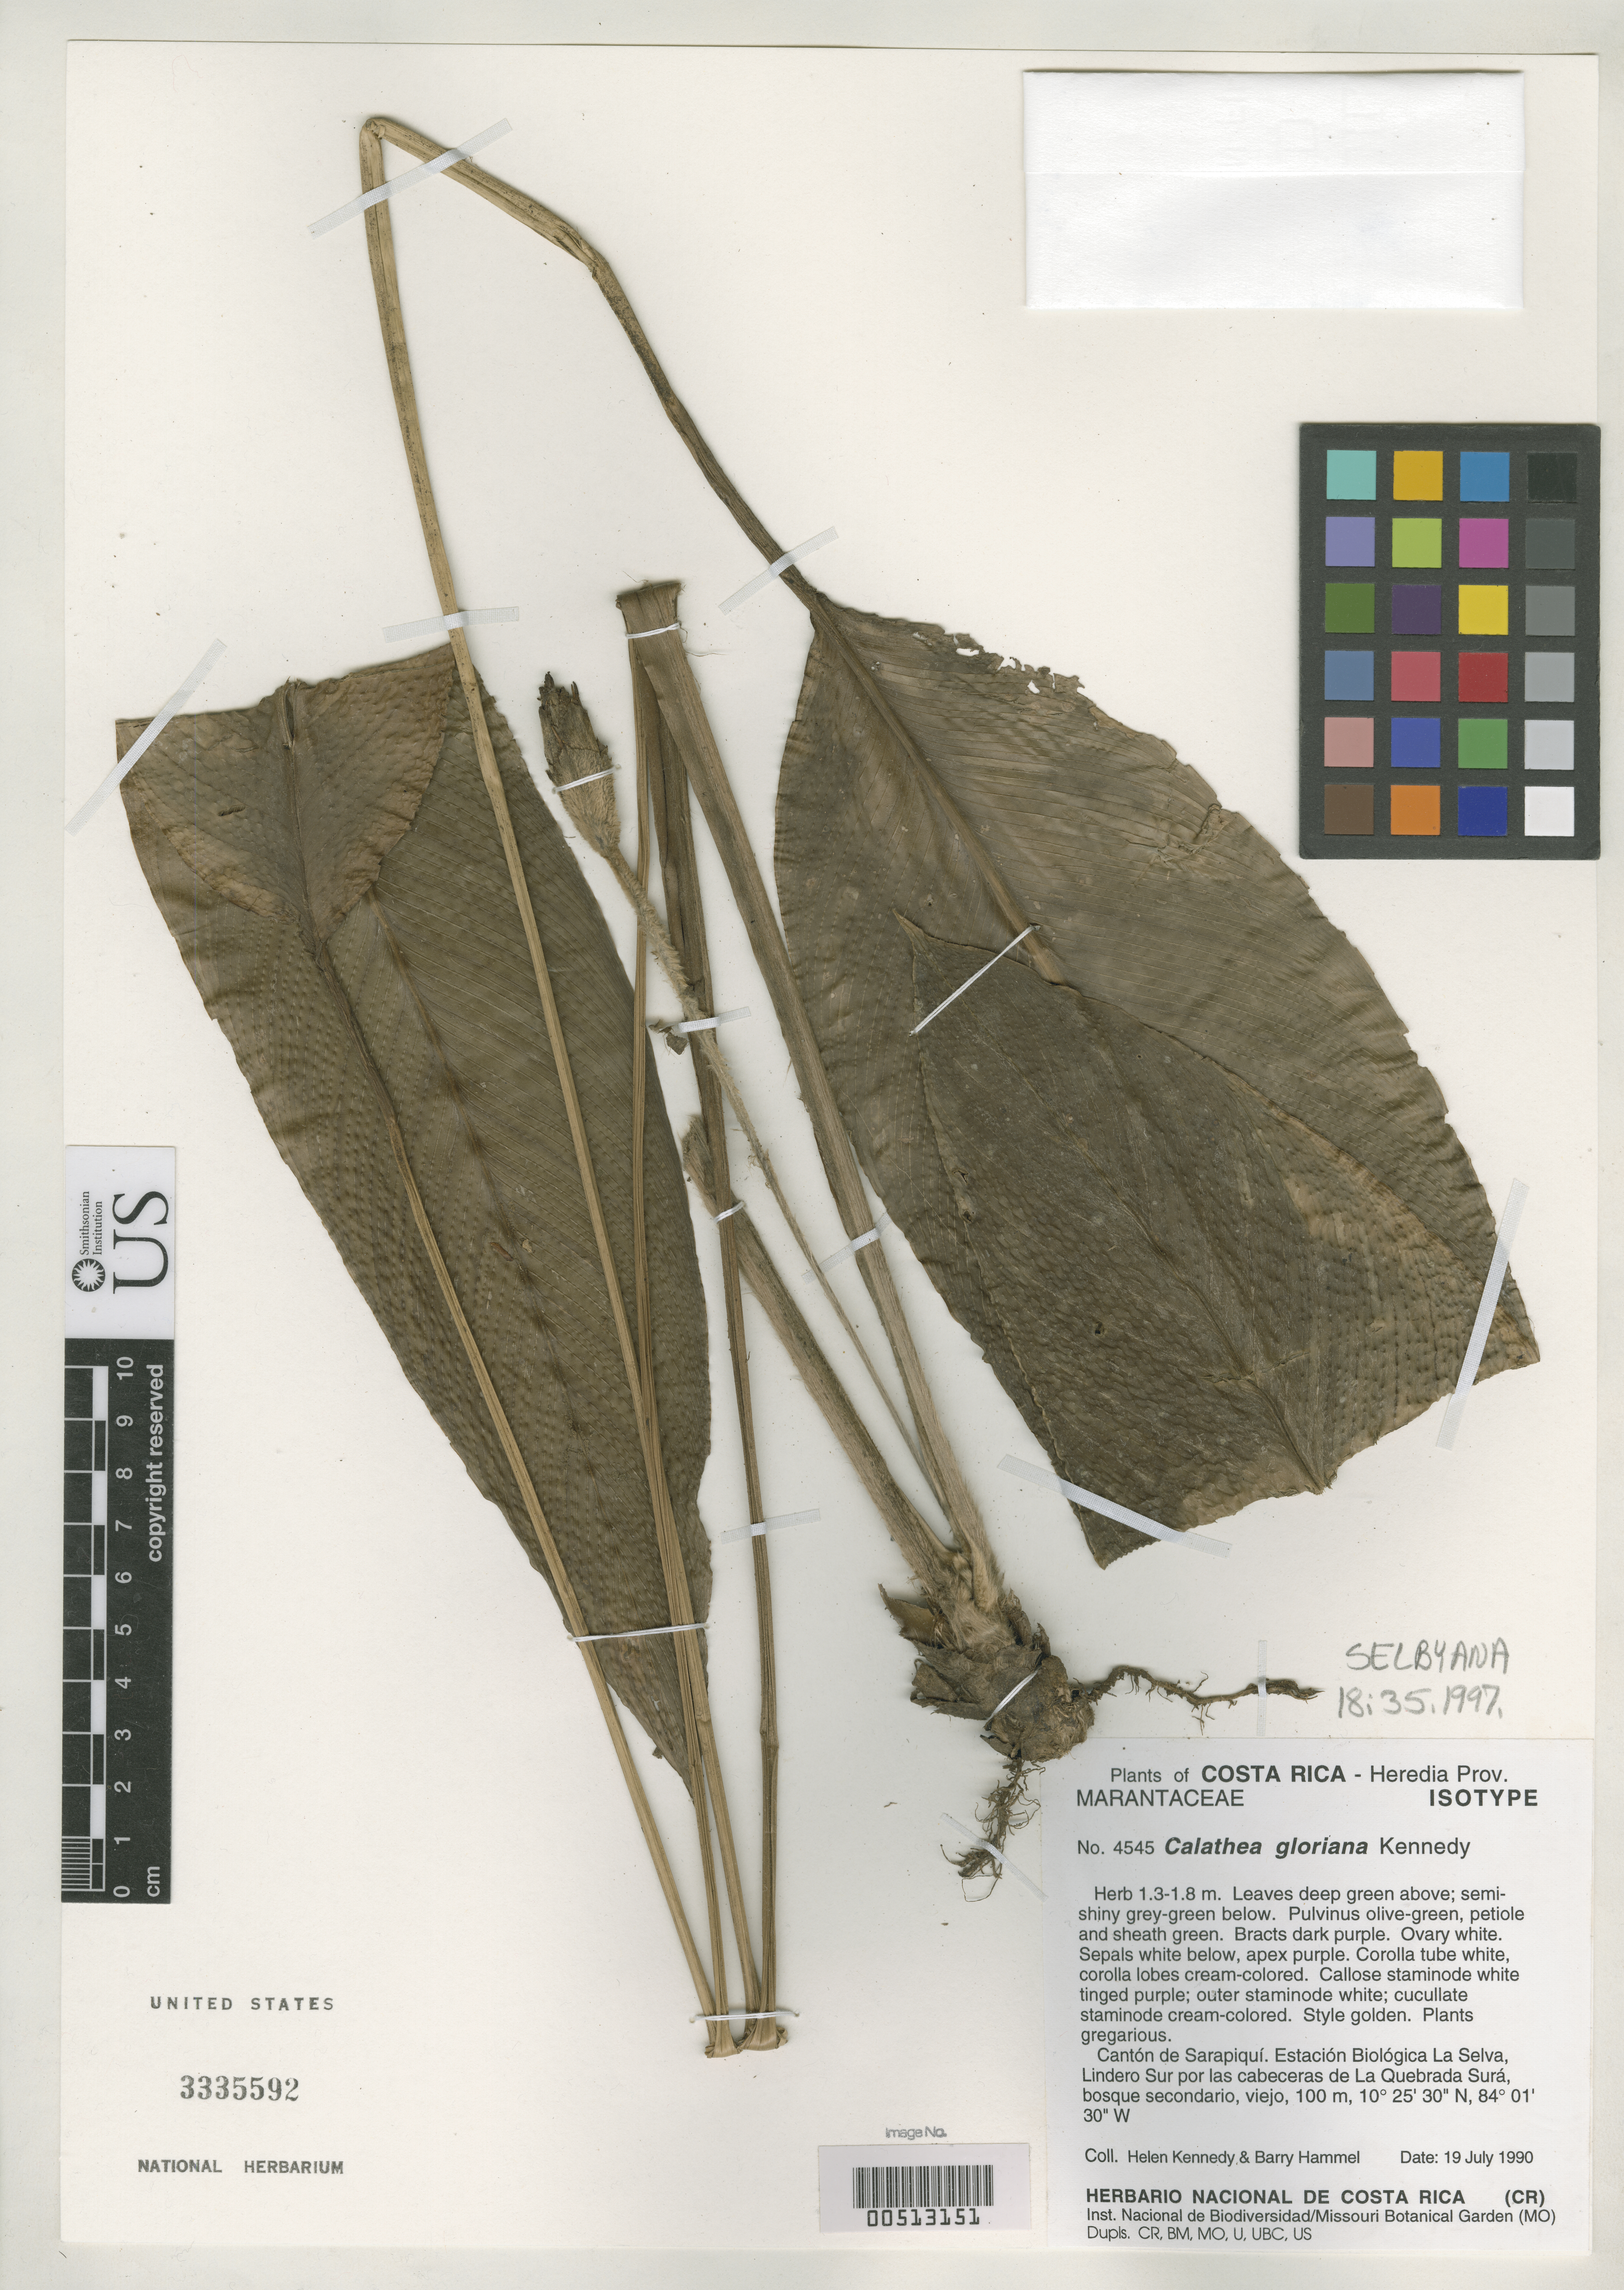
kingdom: Plantae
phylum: Tracheophyta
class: Liliopsida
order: Zingiberales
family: Marantaceae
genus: Calathea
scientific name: Calathea gloriana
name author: H. Kenn.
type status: Isotype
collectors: H. Kennedy & B. Hammel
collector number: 4545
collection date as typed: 19 Jul 1990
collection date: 1990-07-19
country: Costa Rica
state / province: Heredia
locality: Canton de Sarapiqui, Estacion Biologia la Selva, Lindero sur por las cabeceras de la Quebrada Sura.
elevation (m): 100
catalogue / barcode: US 3335592